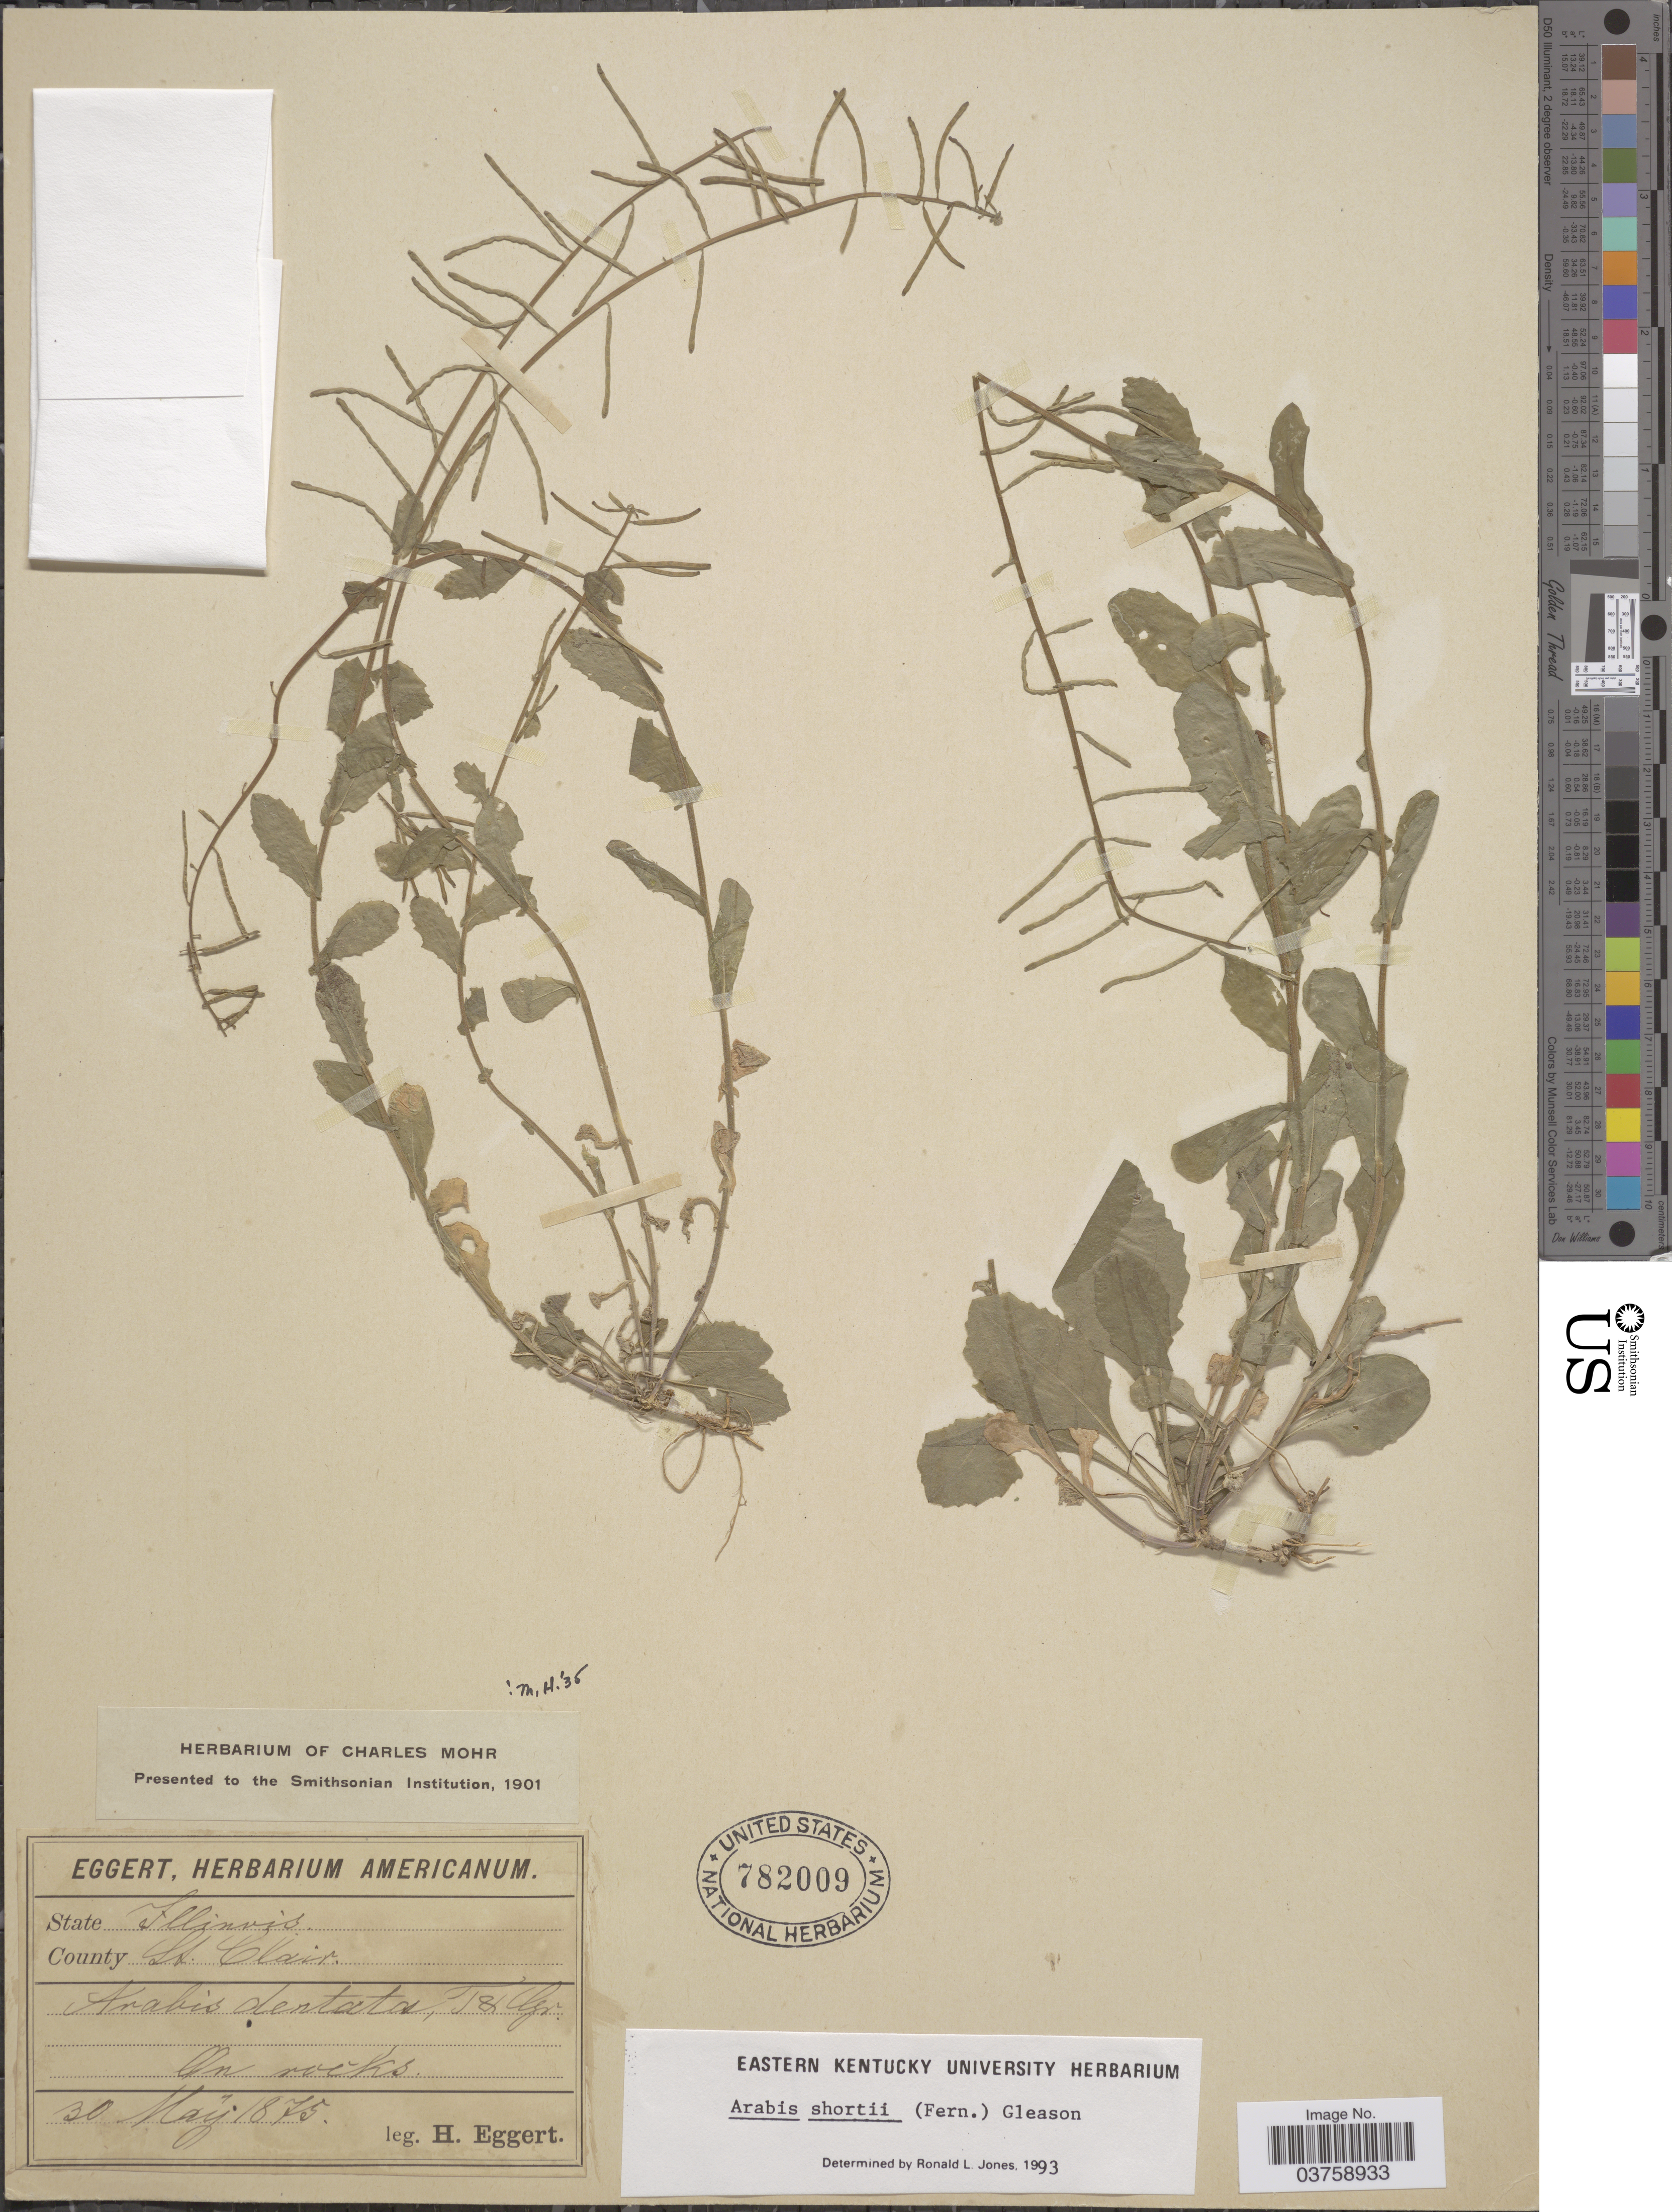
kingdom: Plantae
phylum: Tracheophyta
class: Magnoliopsida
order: Brassicales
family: Brassicaceae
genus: Arabis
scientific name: Arabis shortii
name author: (Fernald) Gleason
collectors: H. Eggert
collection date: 1875-05-30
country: United States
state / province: Illinois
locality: County St. Clair.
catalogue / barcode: US 782009